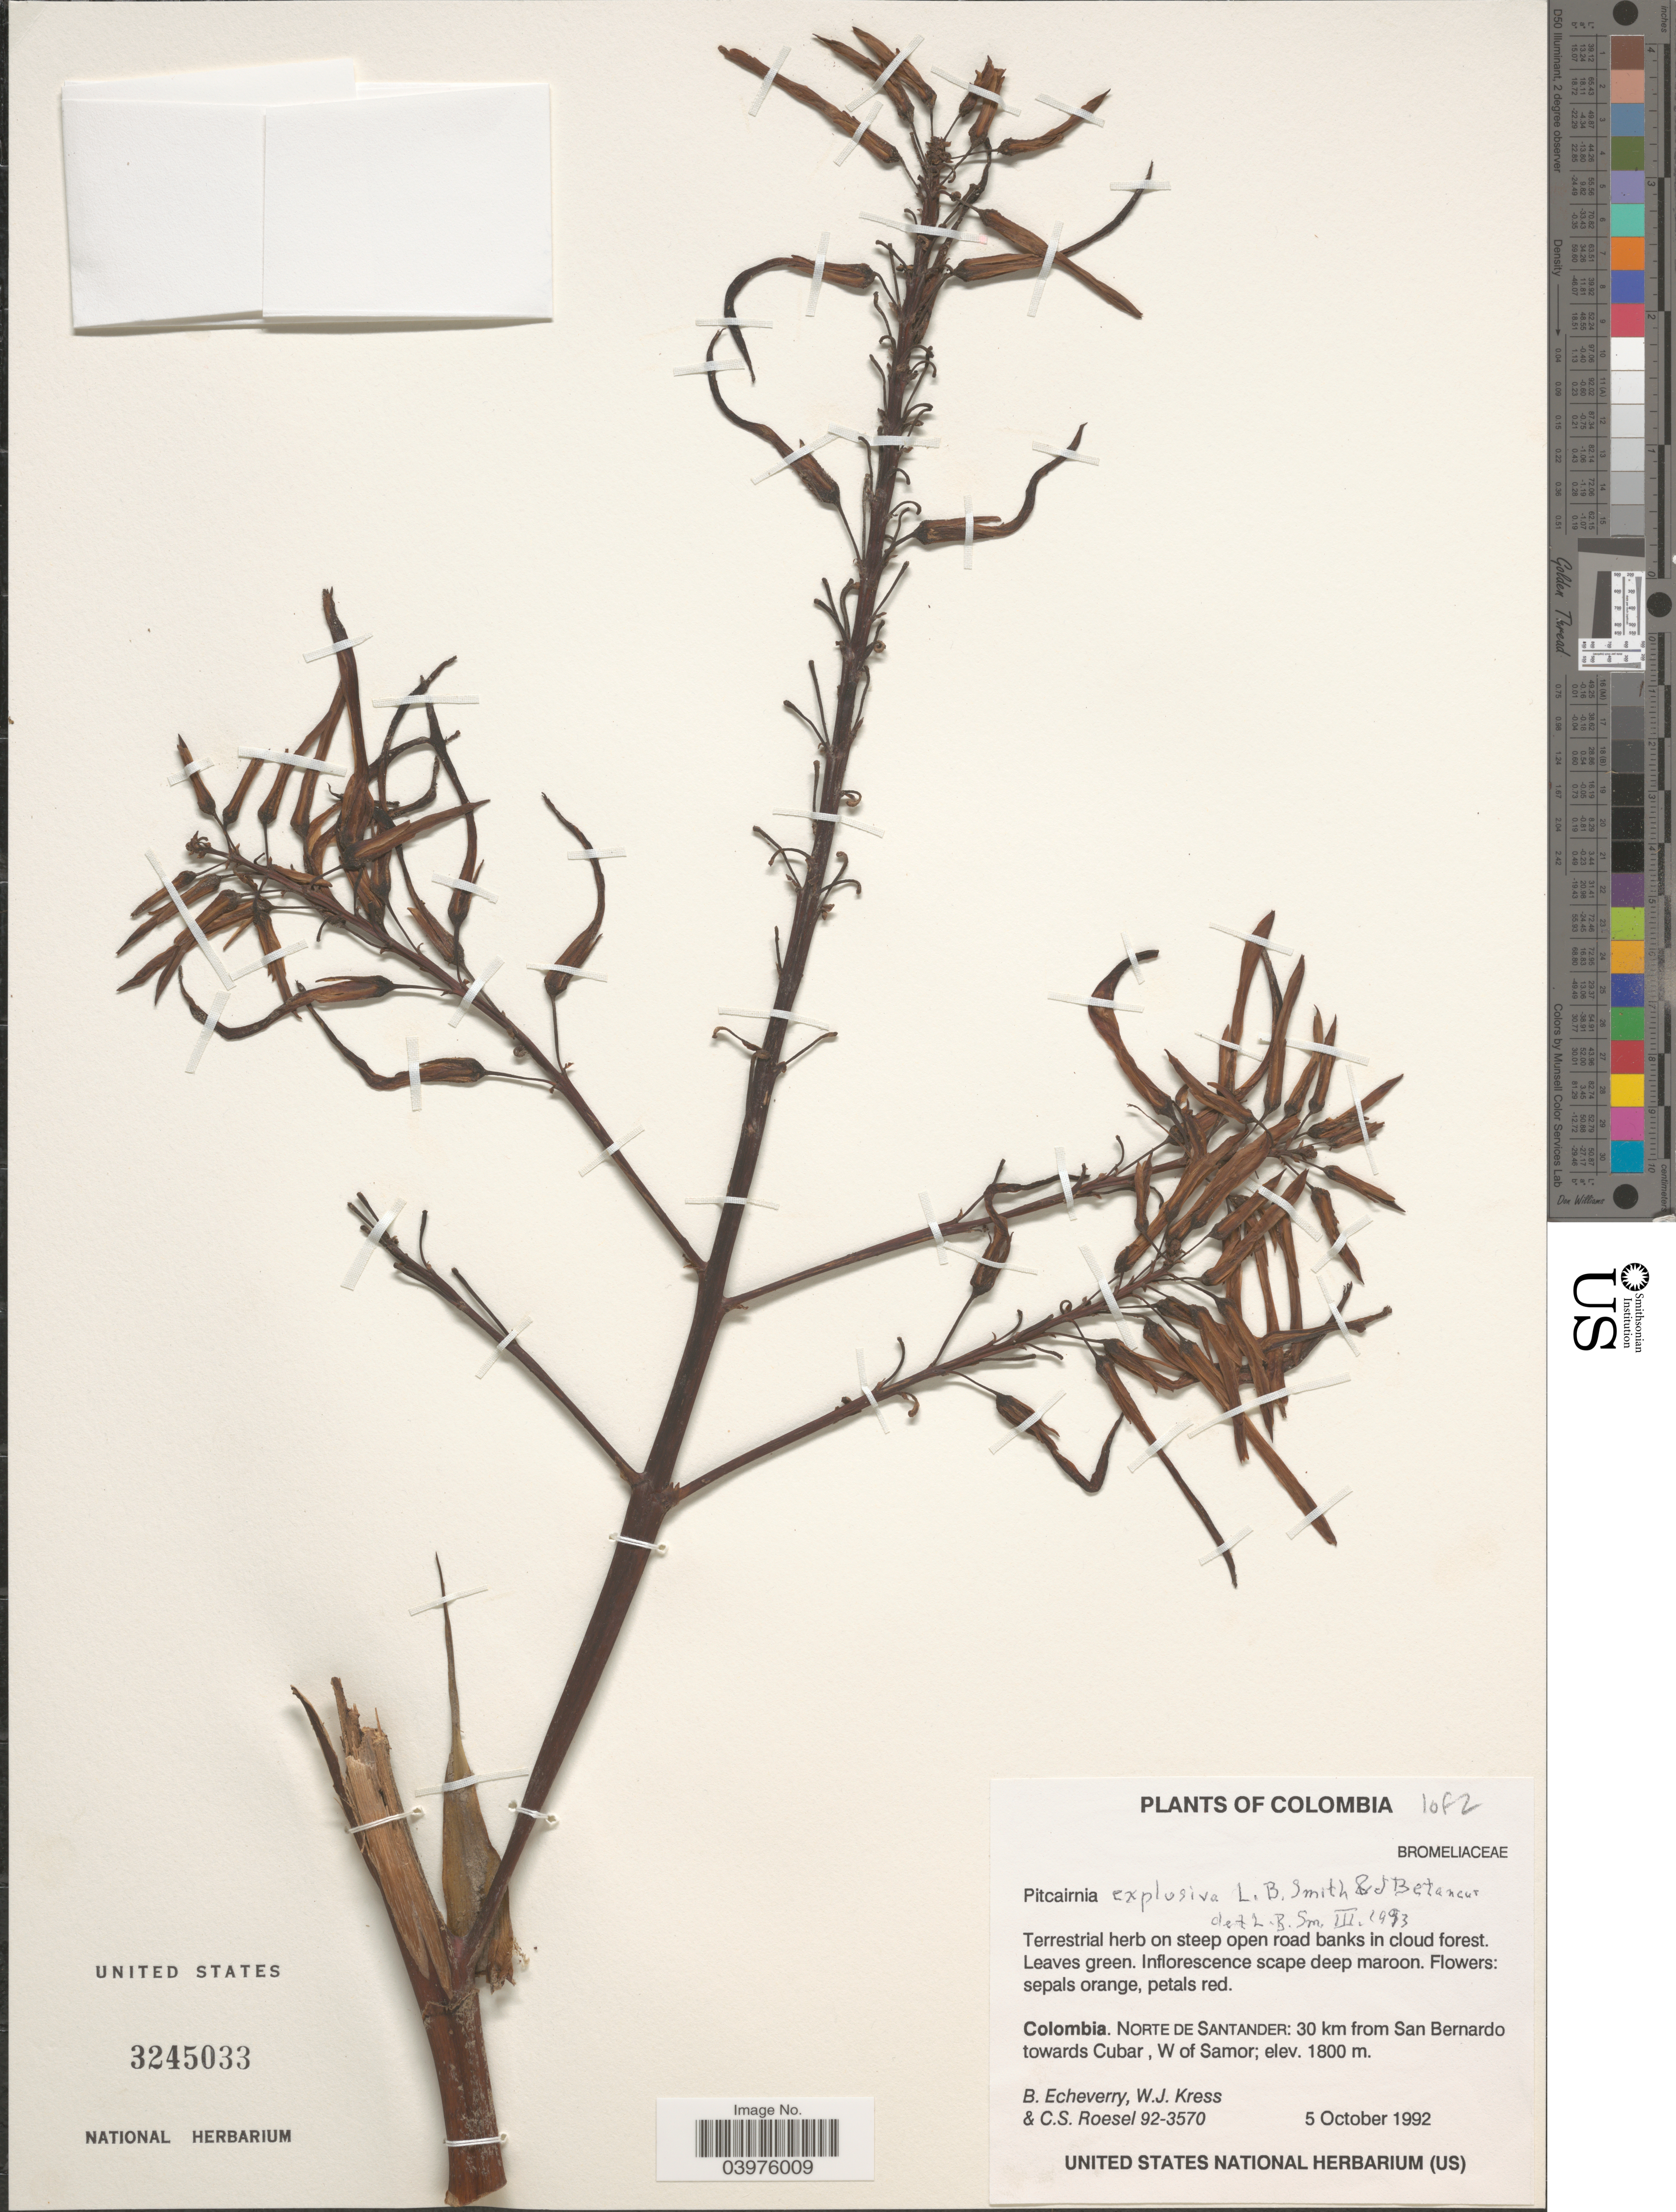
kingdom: Plantae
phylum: Tracheophyta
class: Liliopsida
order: Poales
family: Bromeliaceae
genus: Pitcairnia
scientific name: Pitcairnia explosiva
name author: L.B. Sm. & Betancur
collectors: B. Echeverry, W. J. Kress & C. S. Roesel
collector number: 92-3570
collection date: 1992-10-05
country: Colombia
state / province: Norte de Santander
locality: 30 km from San Bernardo towards Cubar, W of Samor.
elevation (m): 1800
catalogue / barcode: US 3245033